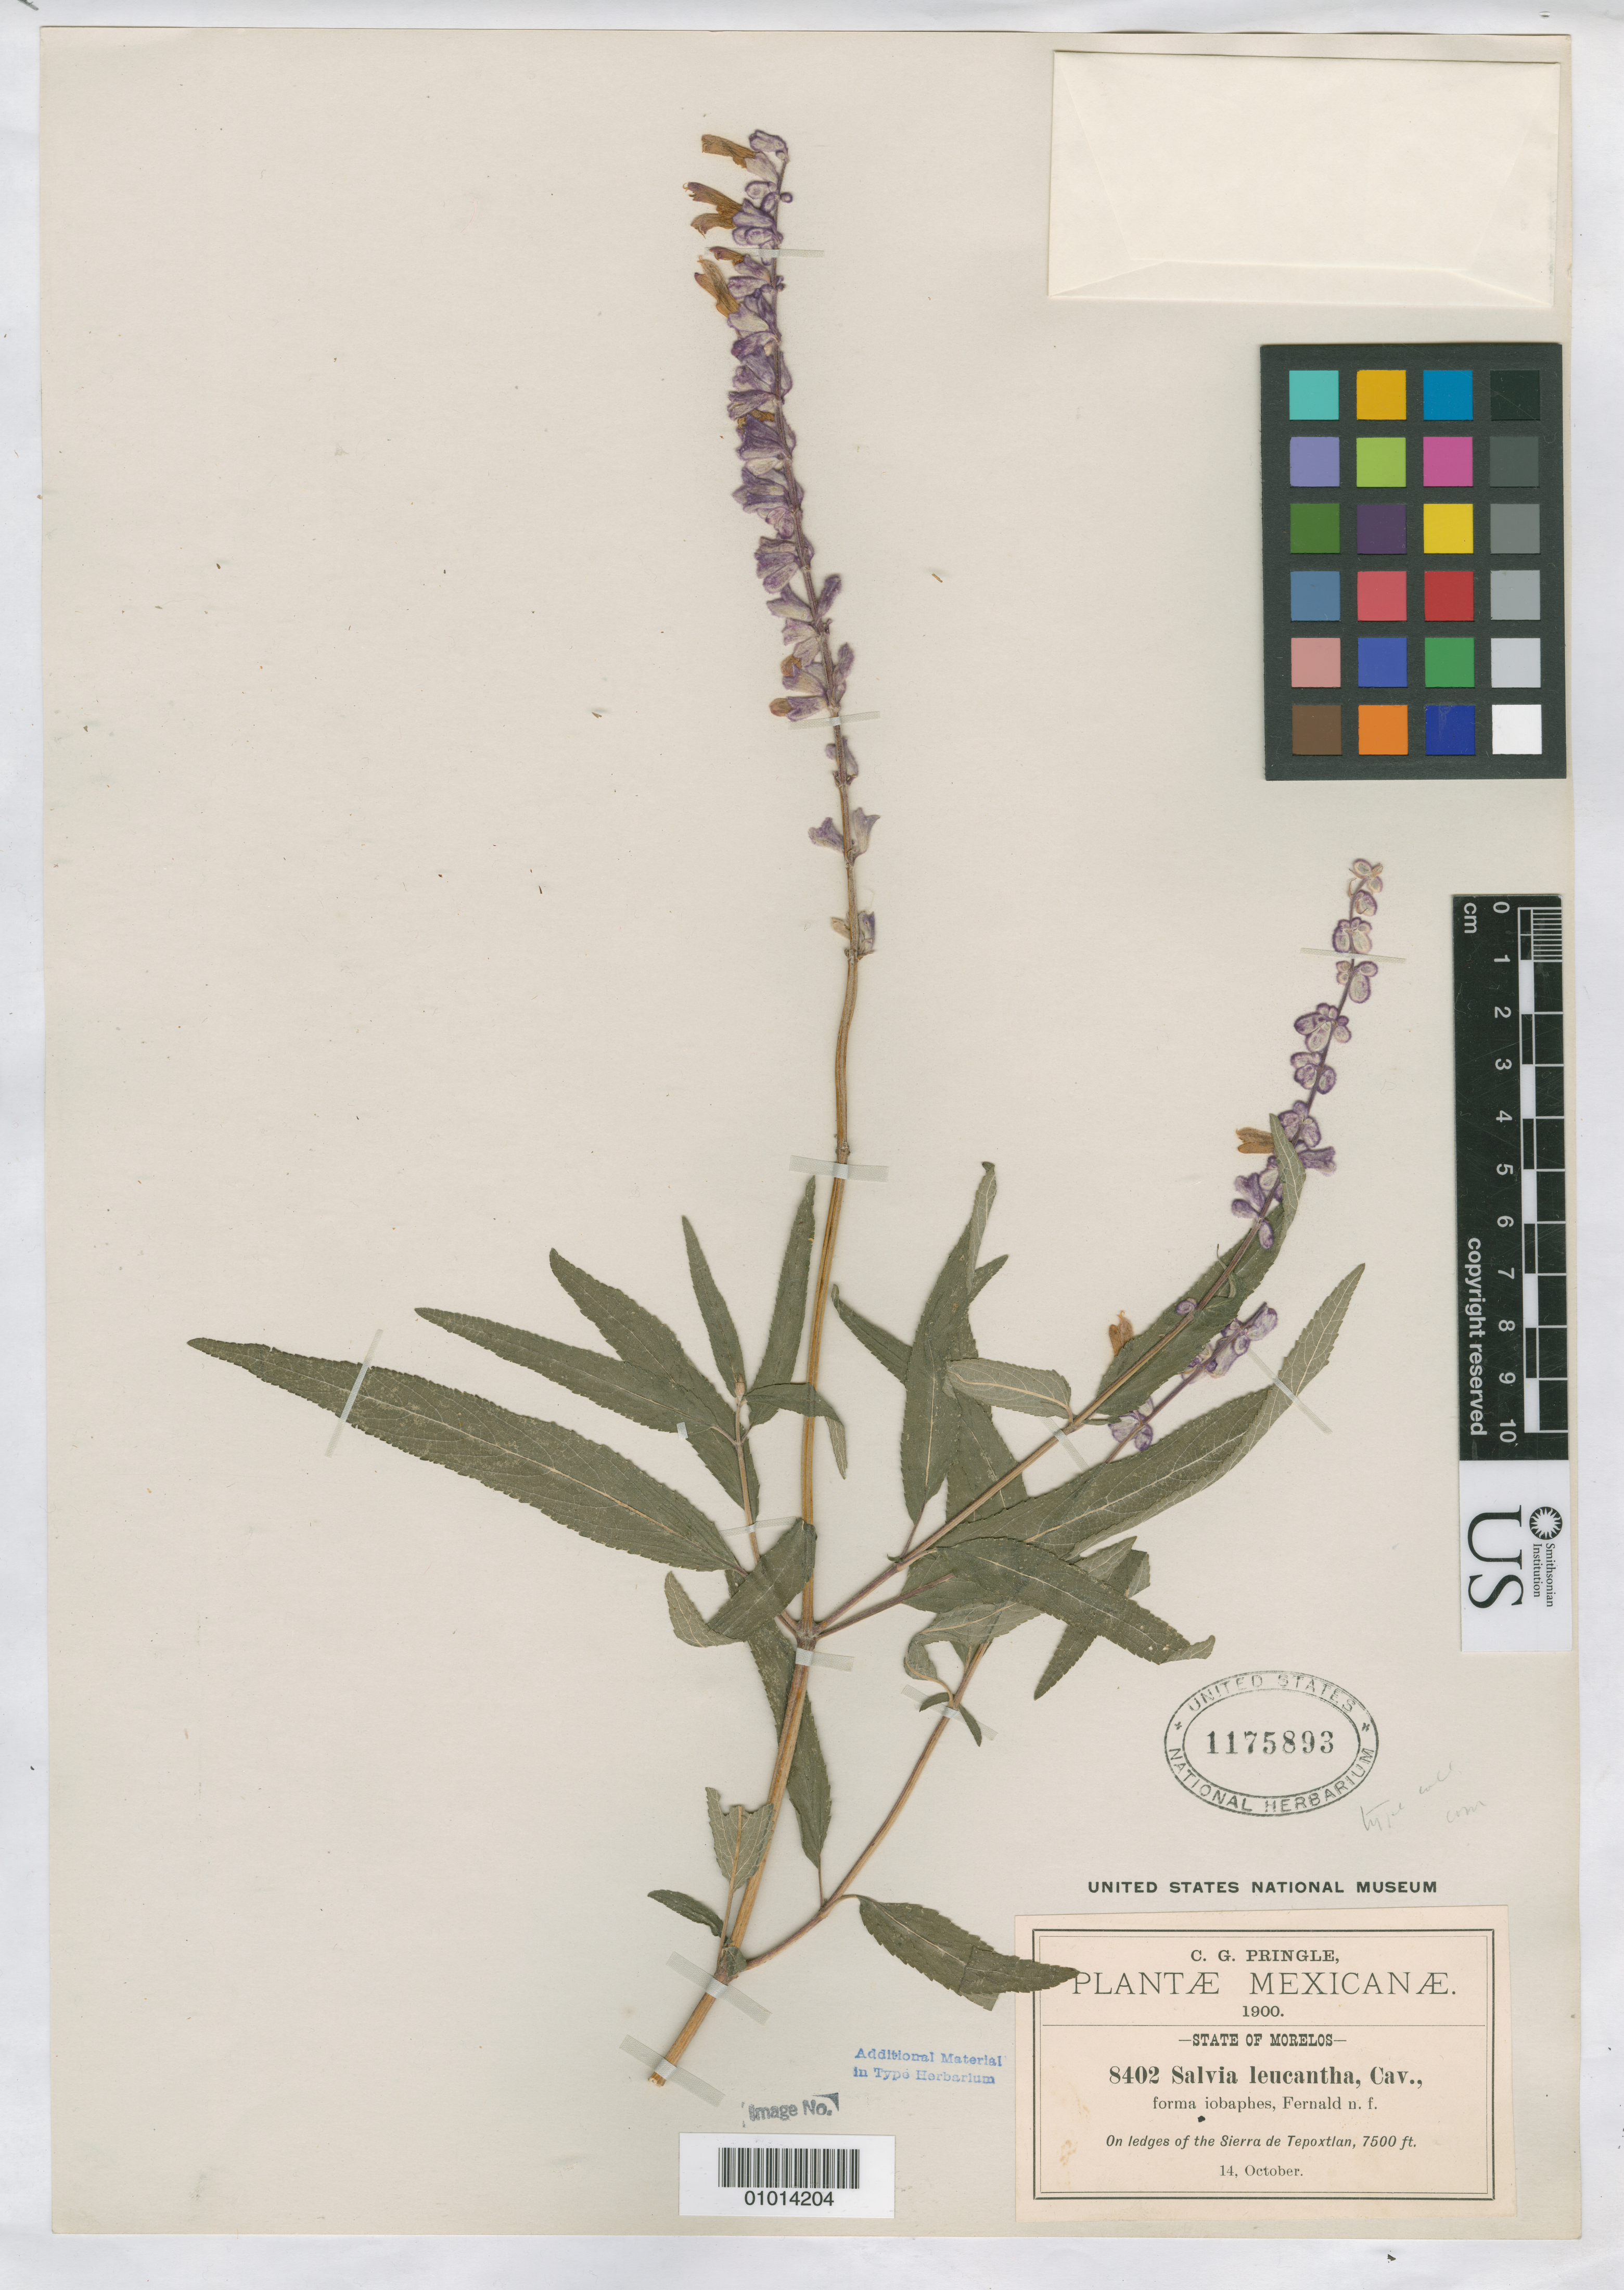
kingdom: Plantae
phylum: Tracheophyta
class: Magnoliopsida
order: Lamiales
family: Lamiaceae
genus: Salvia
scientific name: Salvia leucantha f. iobaphes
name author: Fernald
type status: Isotype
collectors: C. G. Pringle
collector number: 8402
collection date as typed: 14 Oct 1900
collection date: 1900-10-14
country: Mexico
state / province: Morelos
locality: Sierra de Tepoxtlan.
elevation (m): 2286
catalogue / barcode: US 1175893